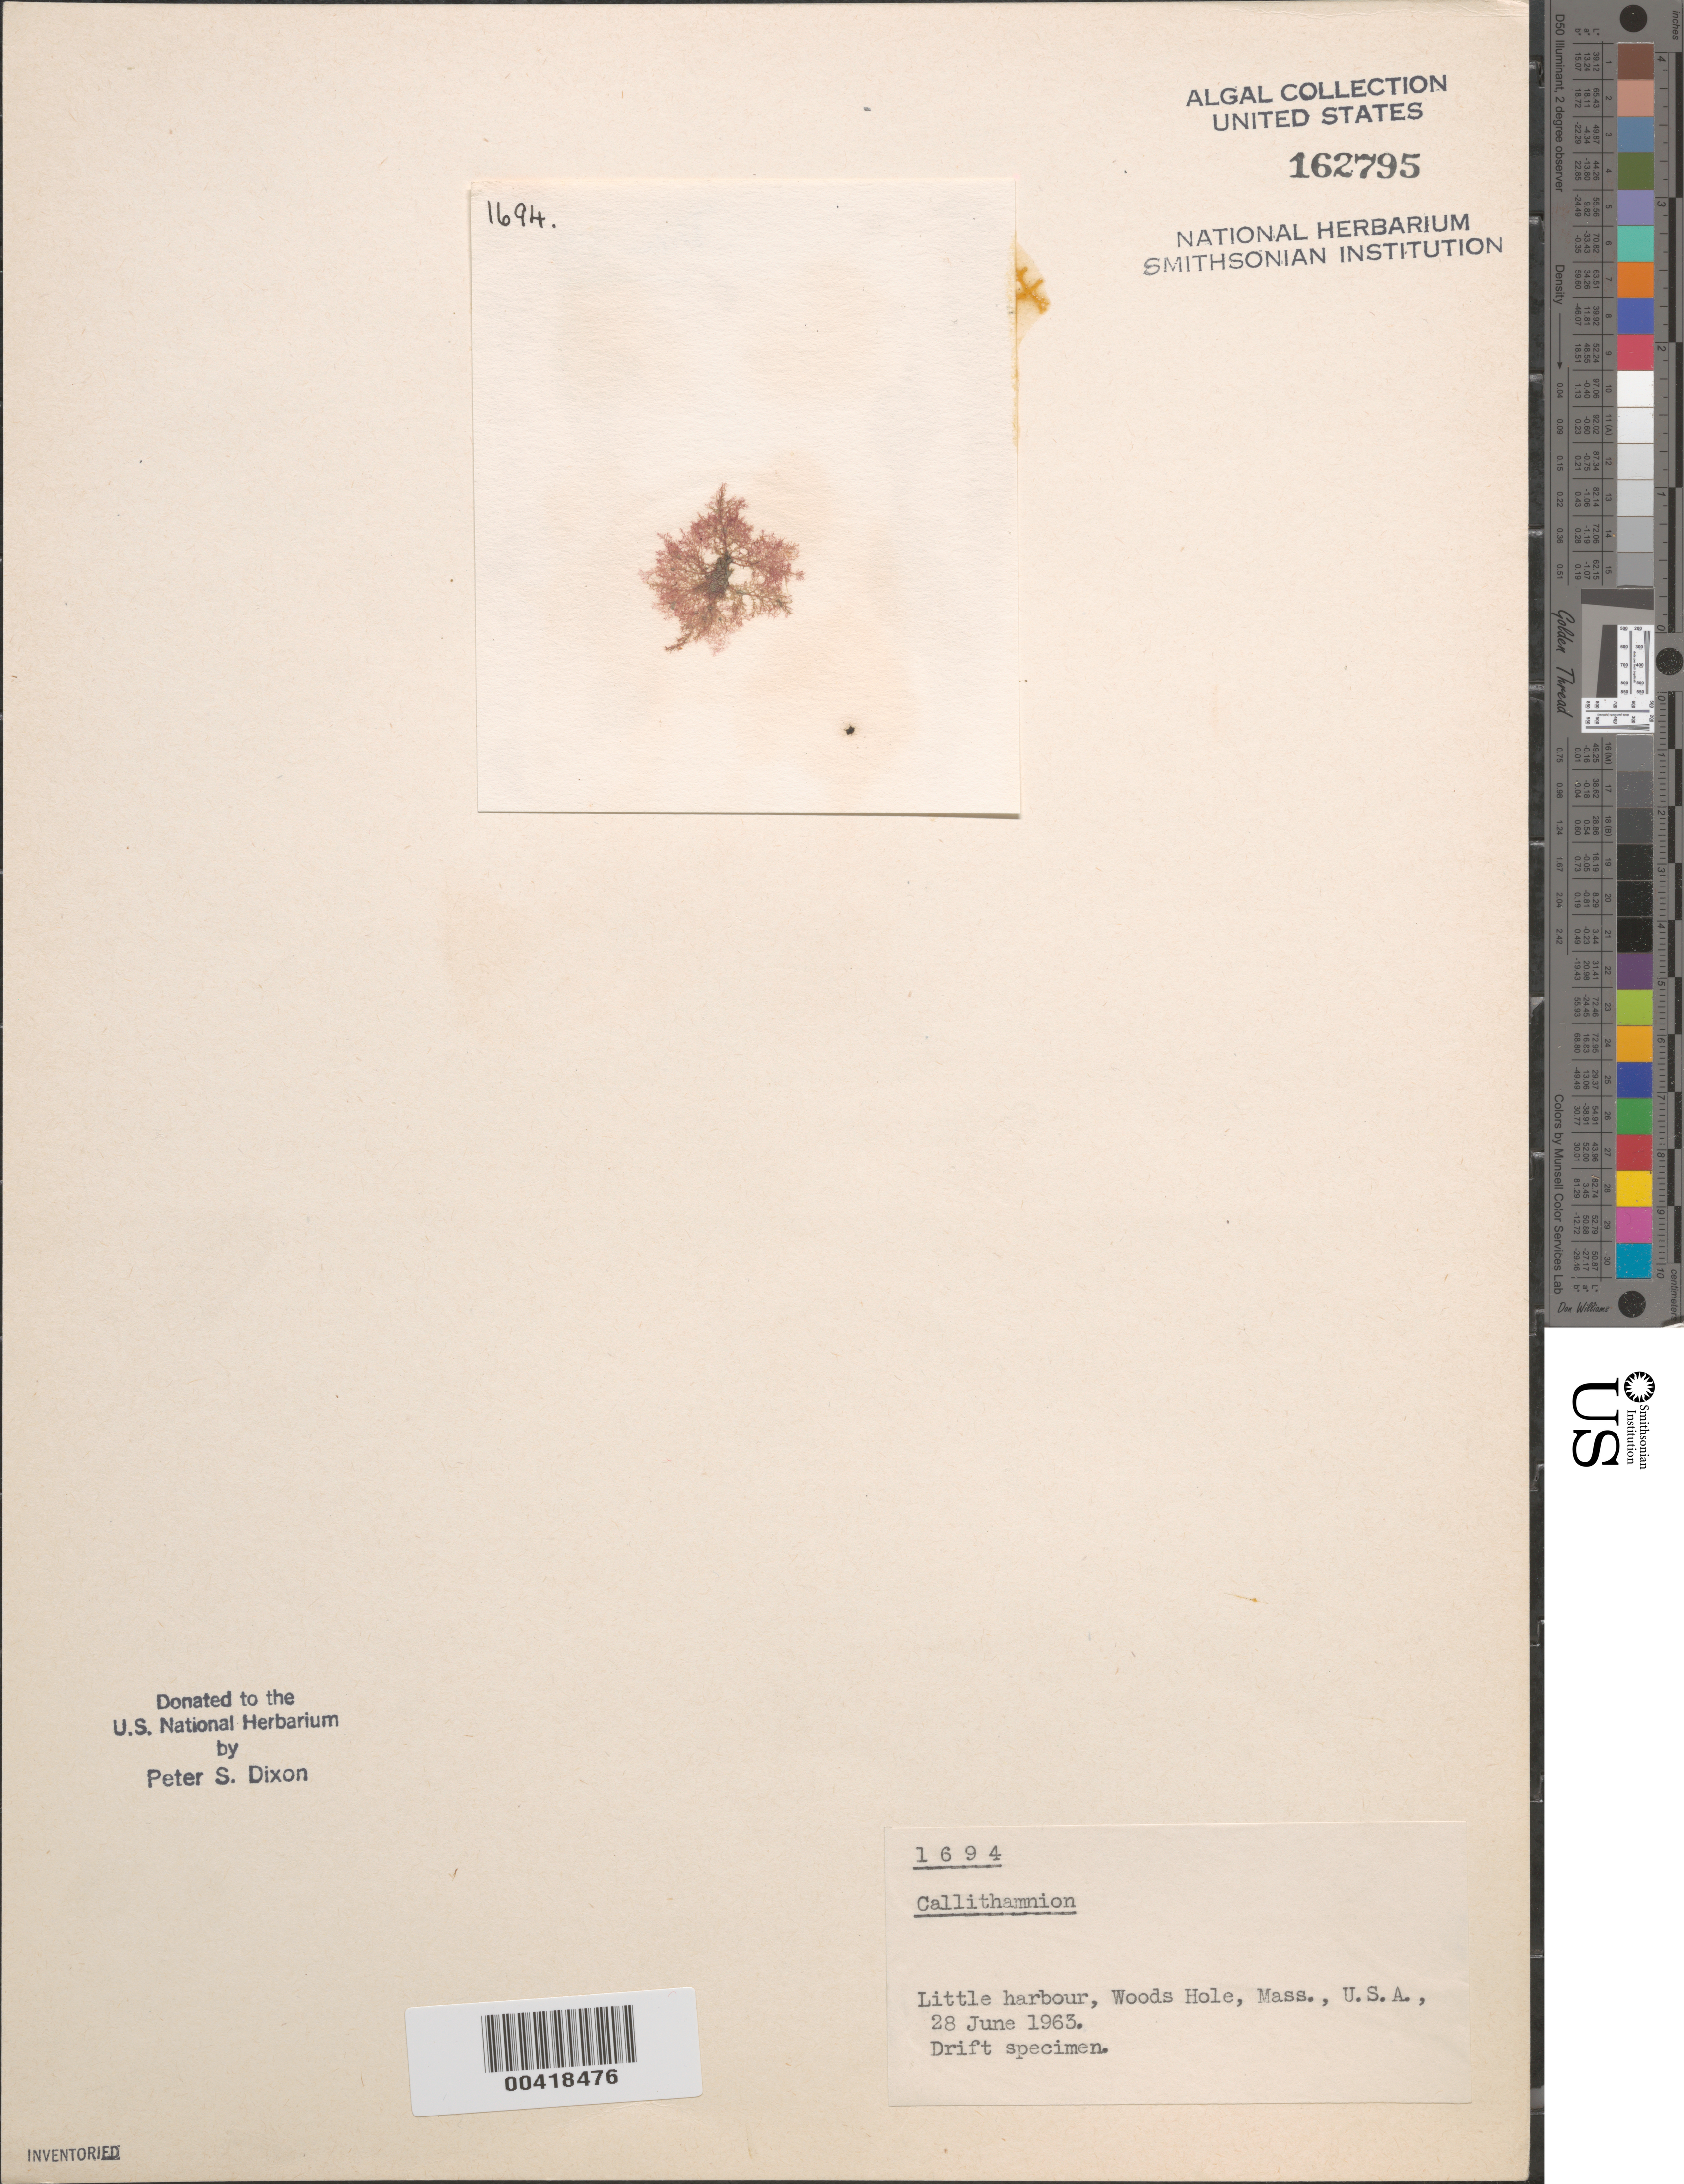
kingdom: Plantae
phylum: Rhodophyta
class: Florideophyceae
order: Ceramiales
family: Callithamniaceae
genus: Callithamnion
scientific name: Callithamnion sp.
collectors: P. S. Dixon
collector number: PSD 1694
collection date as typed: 28 Jun 1963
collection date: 1963-06-28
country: United States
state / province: Massachusetts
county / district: Barnstable County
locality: Woods Hole, Little Harbor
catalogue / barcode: US 162795